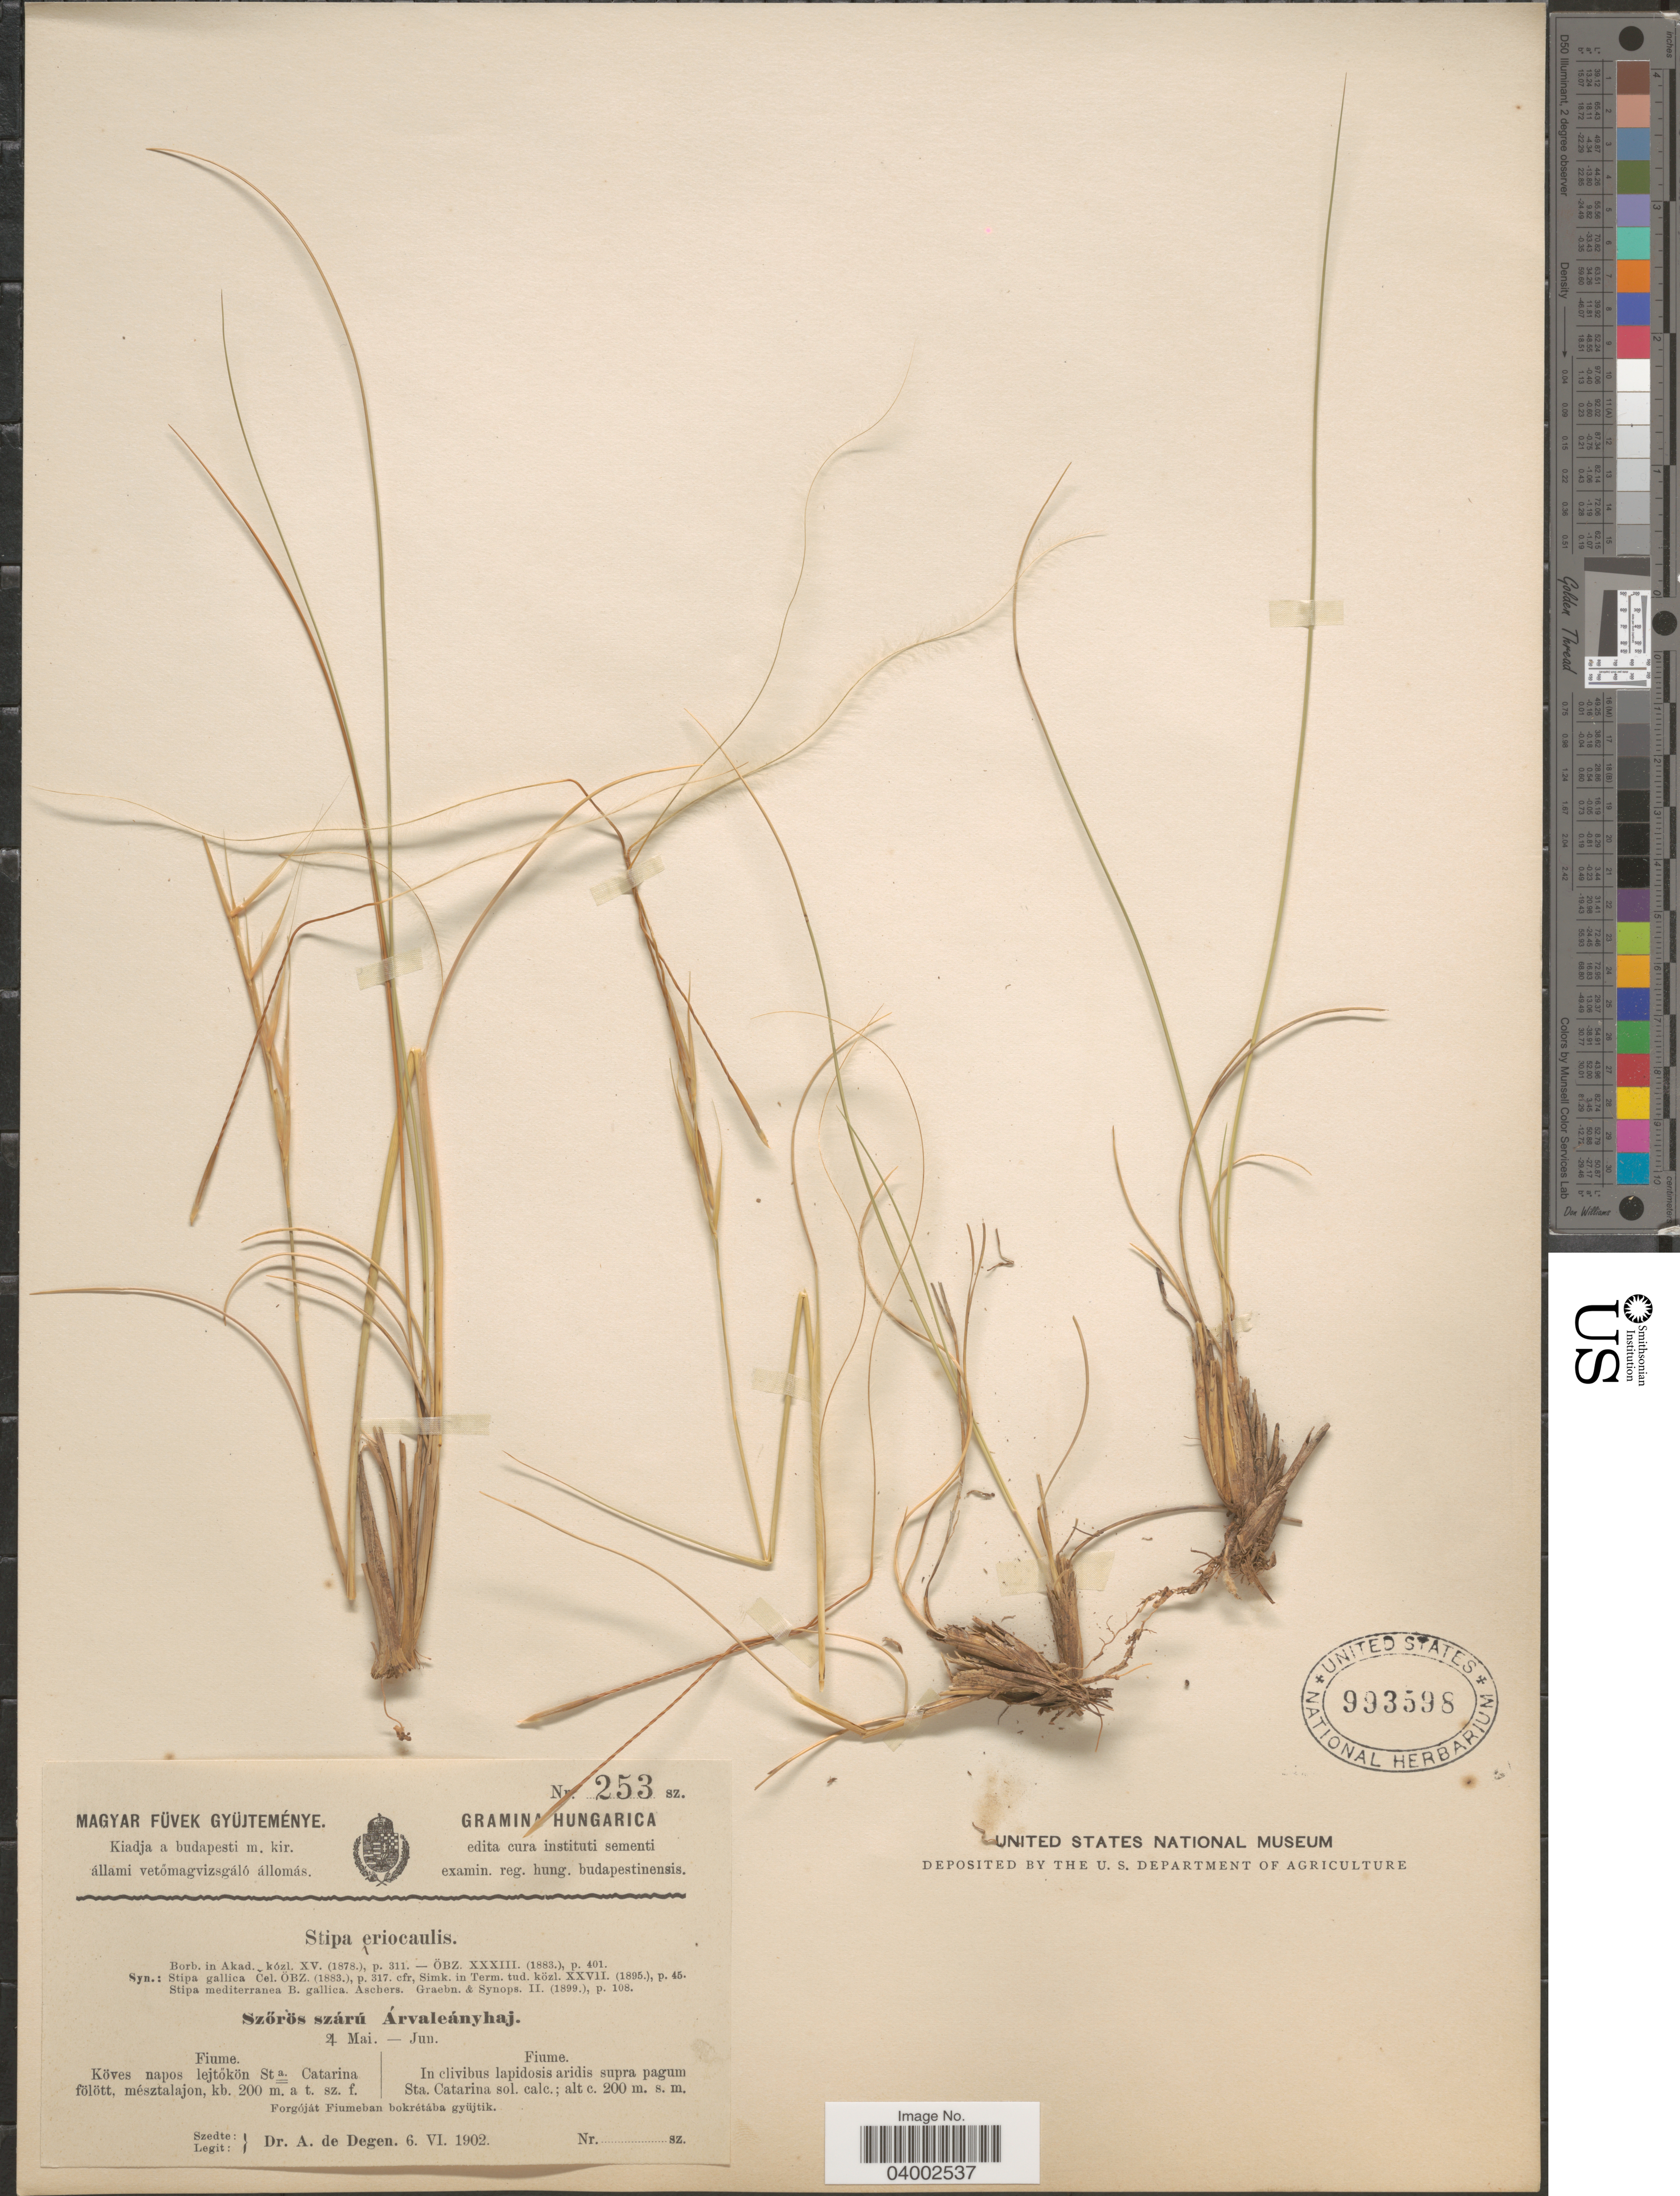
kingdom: Plantae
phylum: Tracheophyta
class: Liliopsida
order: Poales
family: Poaceae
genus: Stipa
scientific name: Stipa eriocaulis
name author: Borbás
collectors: A. Degen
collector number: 253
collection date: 1902-06-06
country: Hungary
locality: Fiume. In clivibus lapidosis aridis supra pagum Sta. Catarina sol. calc.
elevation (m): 200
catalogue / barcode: US 993598